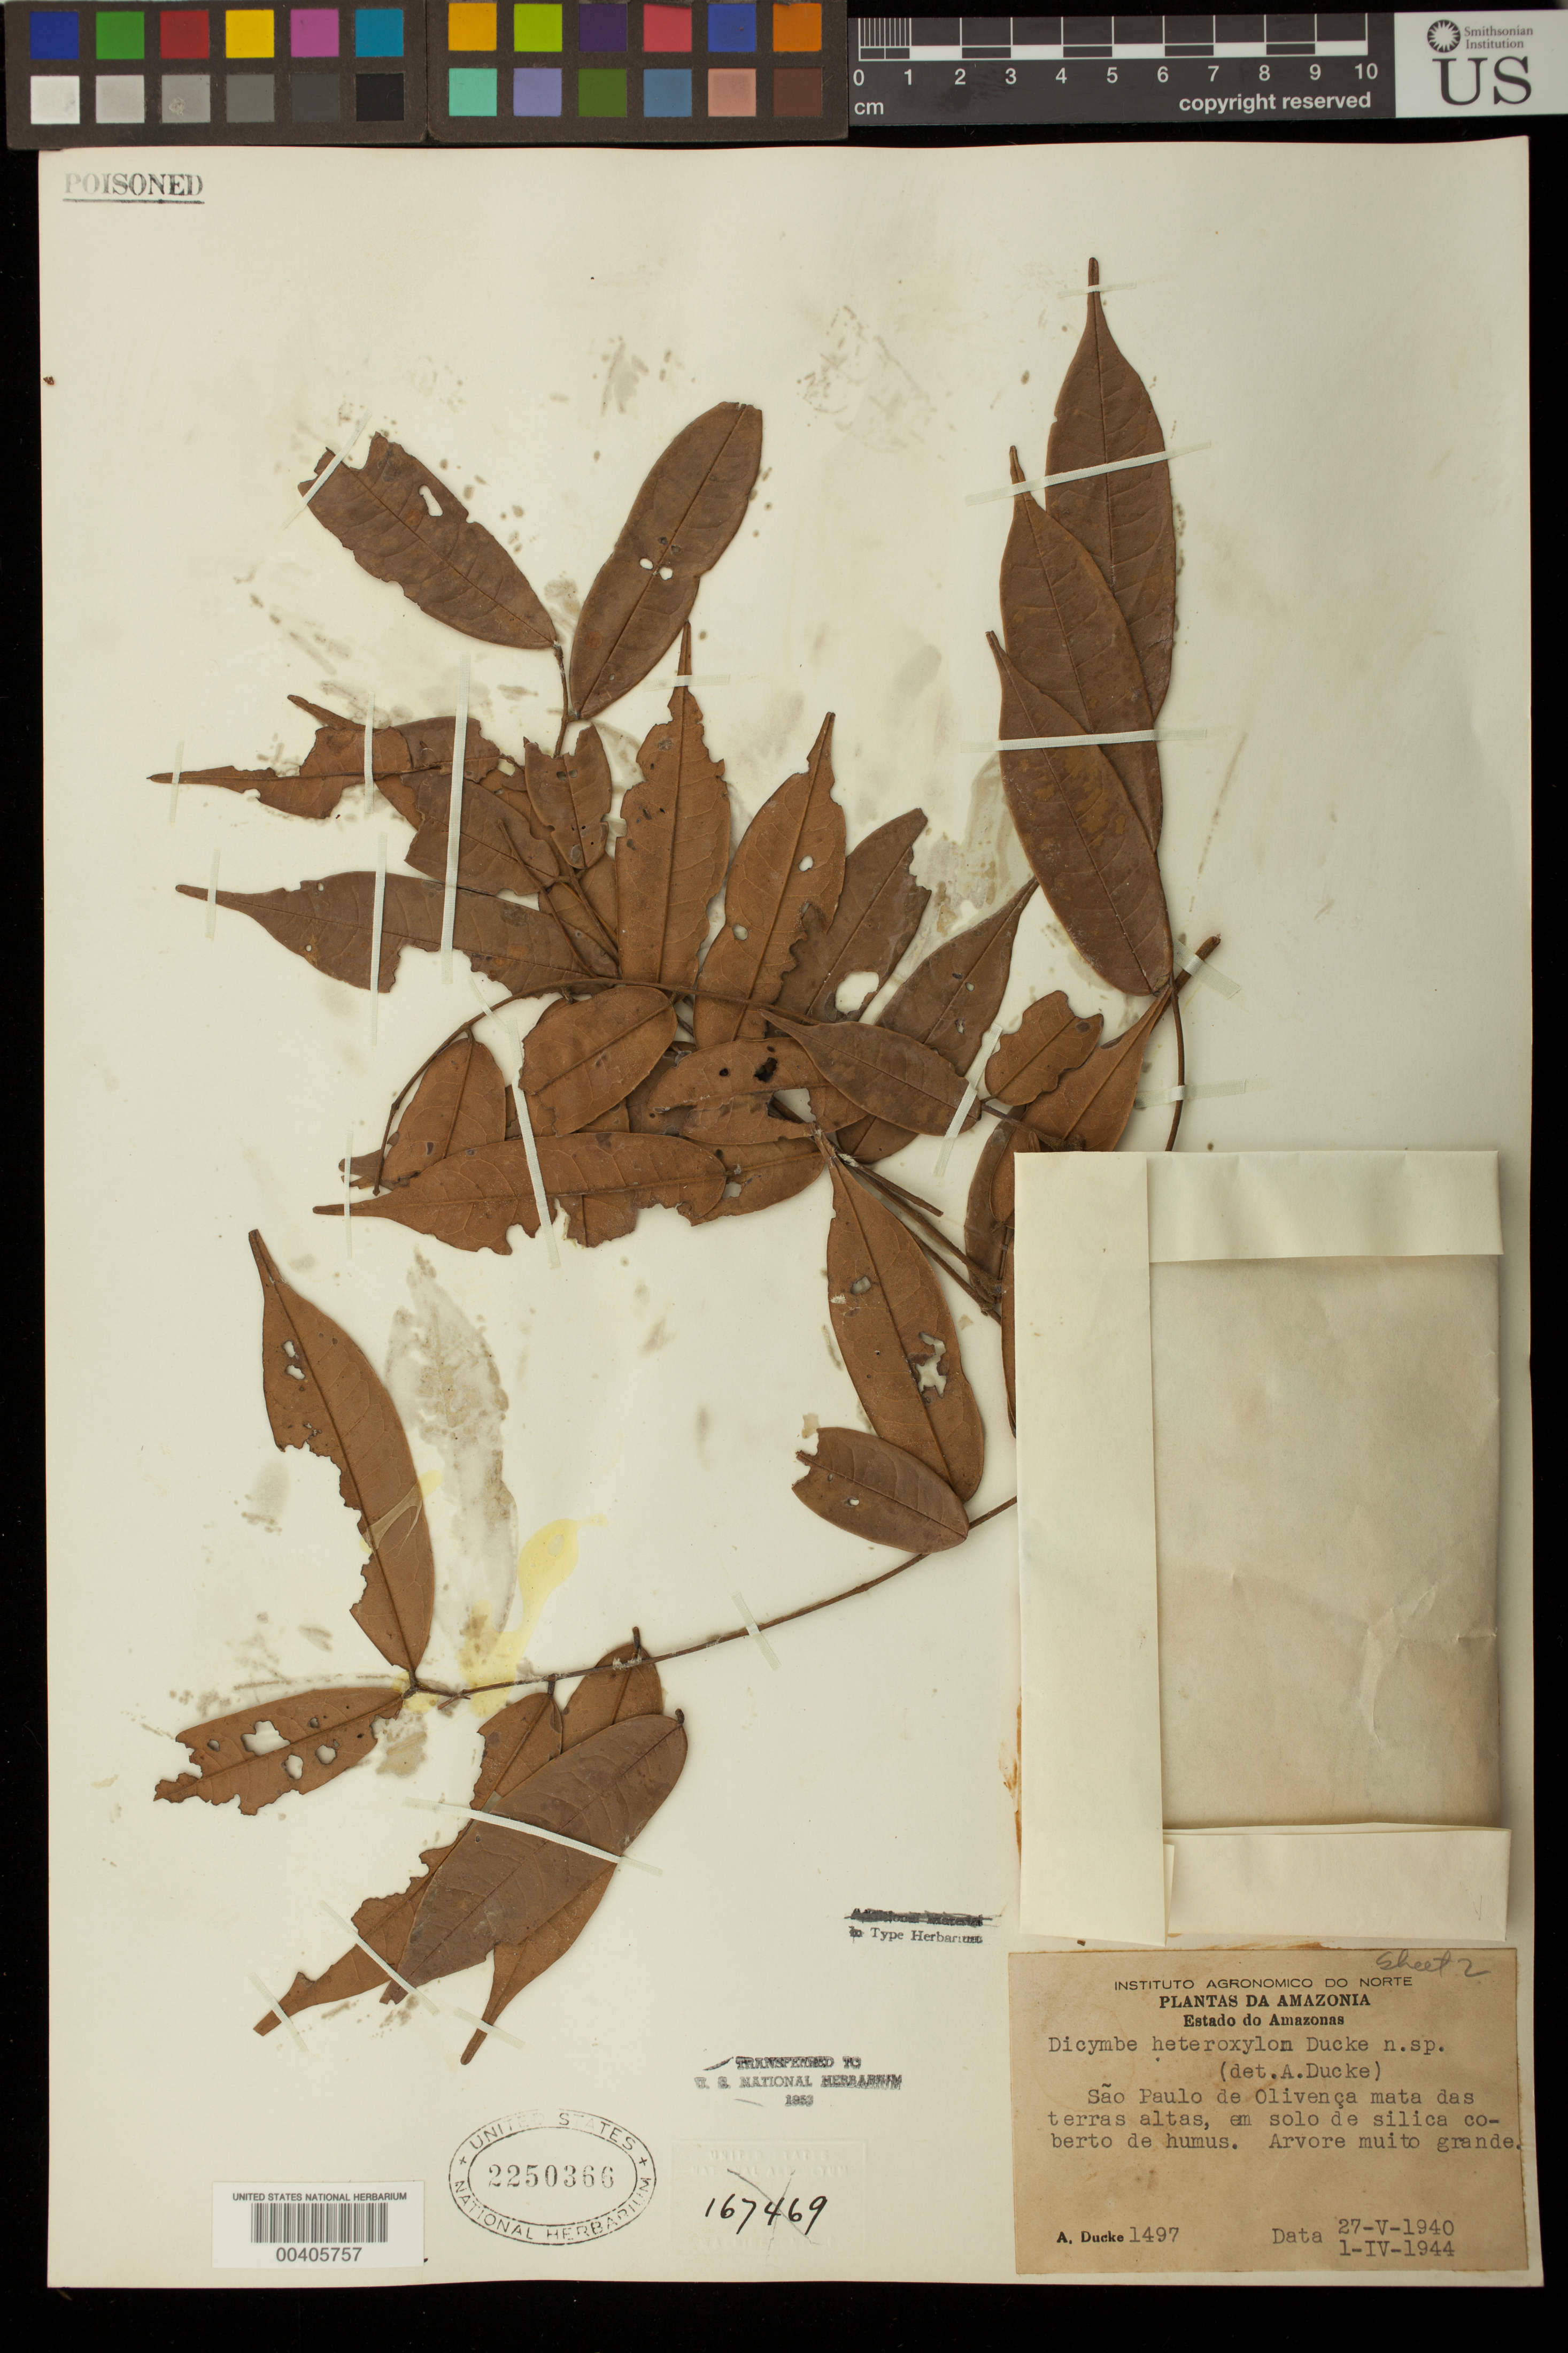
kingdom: Plantae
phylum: Tracheophyta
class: Magnoliopsida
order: Fabales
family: Fabaceae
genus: Dicymbe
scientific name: Dicymbe heteroxylon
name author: Ducke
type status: Isosyntype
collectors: A. Ducke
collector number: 1497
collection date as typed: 27-V-1940 / 1-IV-1944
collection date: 1940-05-27,1944-04-01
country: Brazil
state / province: Amazonas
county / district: São Paulo de Olivença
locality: Estado do Amazonas. São Paulo de Olivença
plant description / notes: Specimen ex herb. United States National Arboretum, transferred to U.S. National Herbarium, 1953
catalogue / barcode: US 2250366